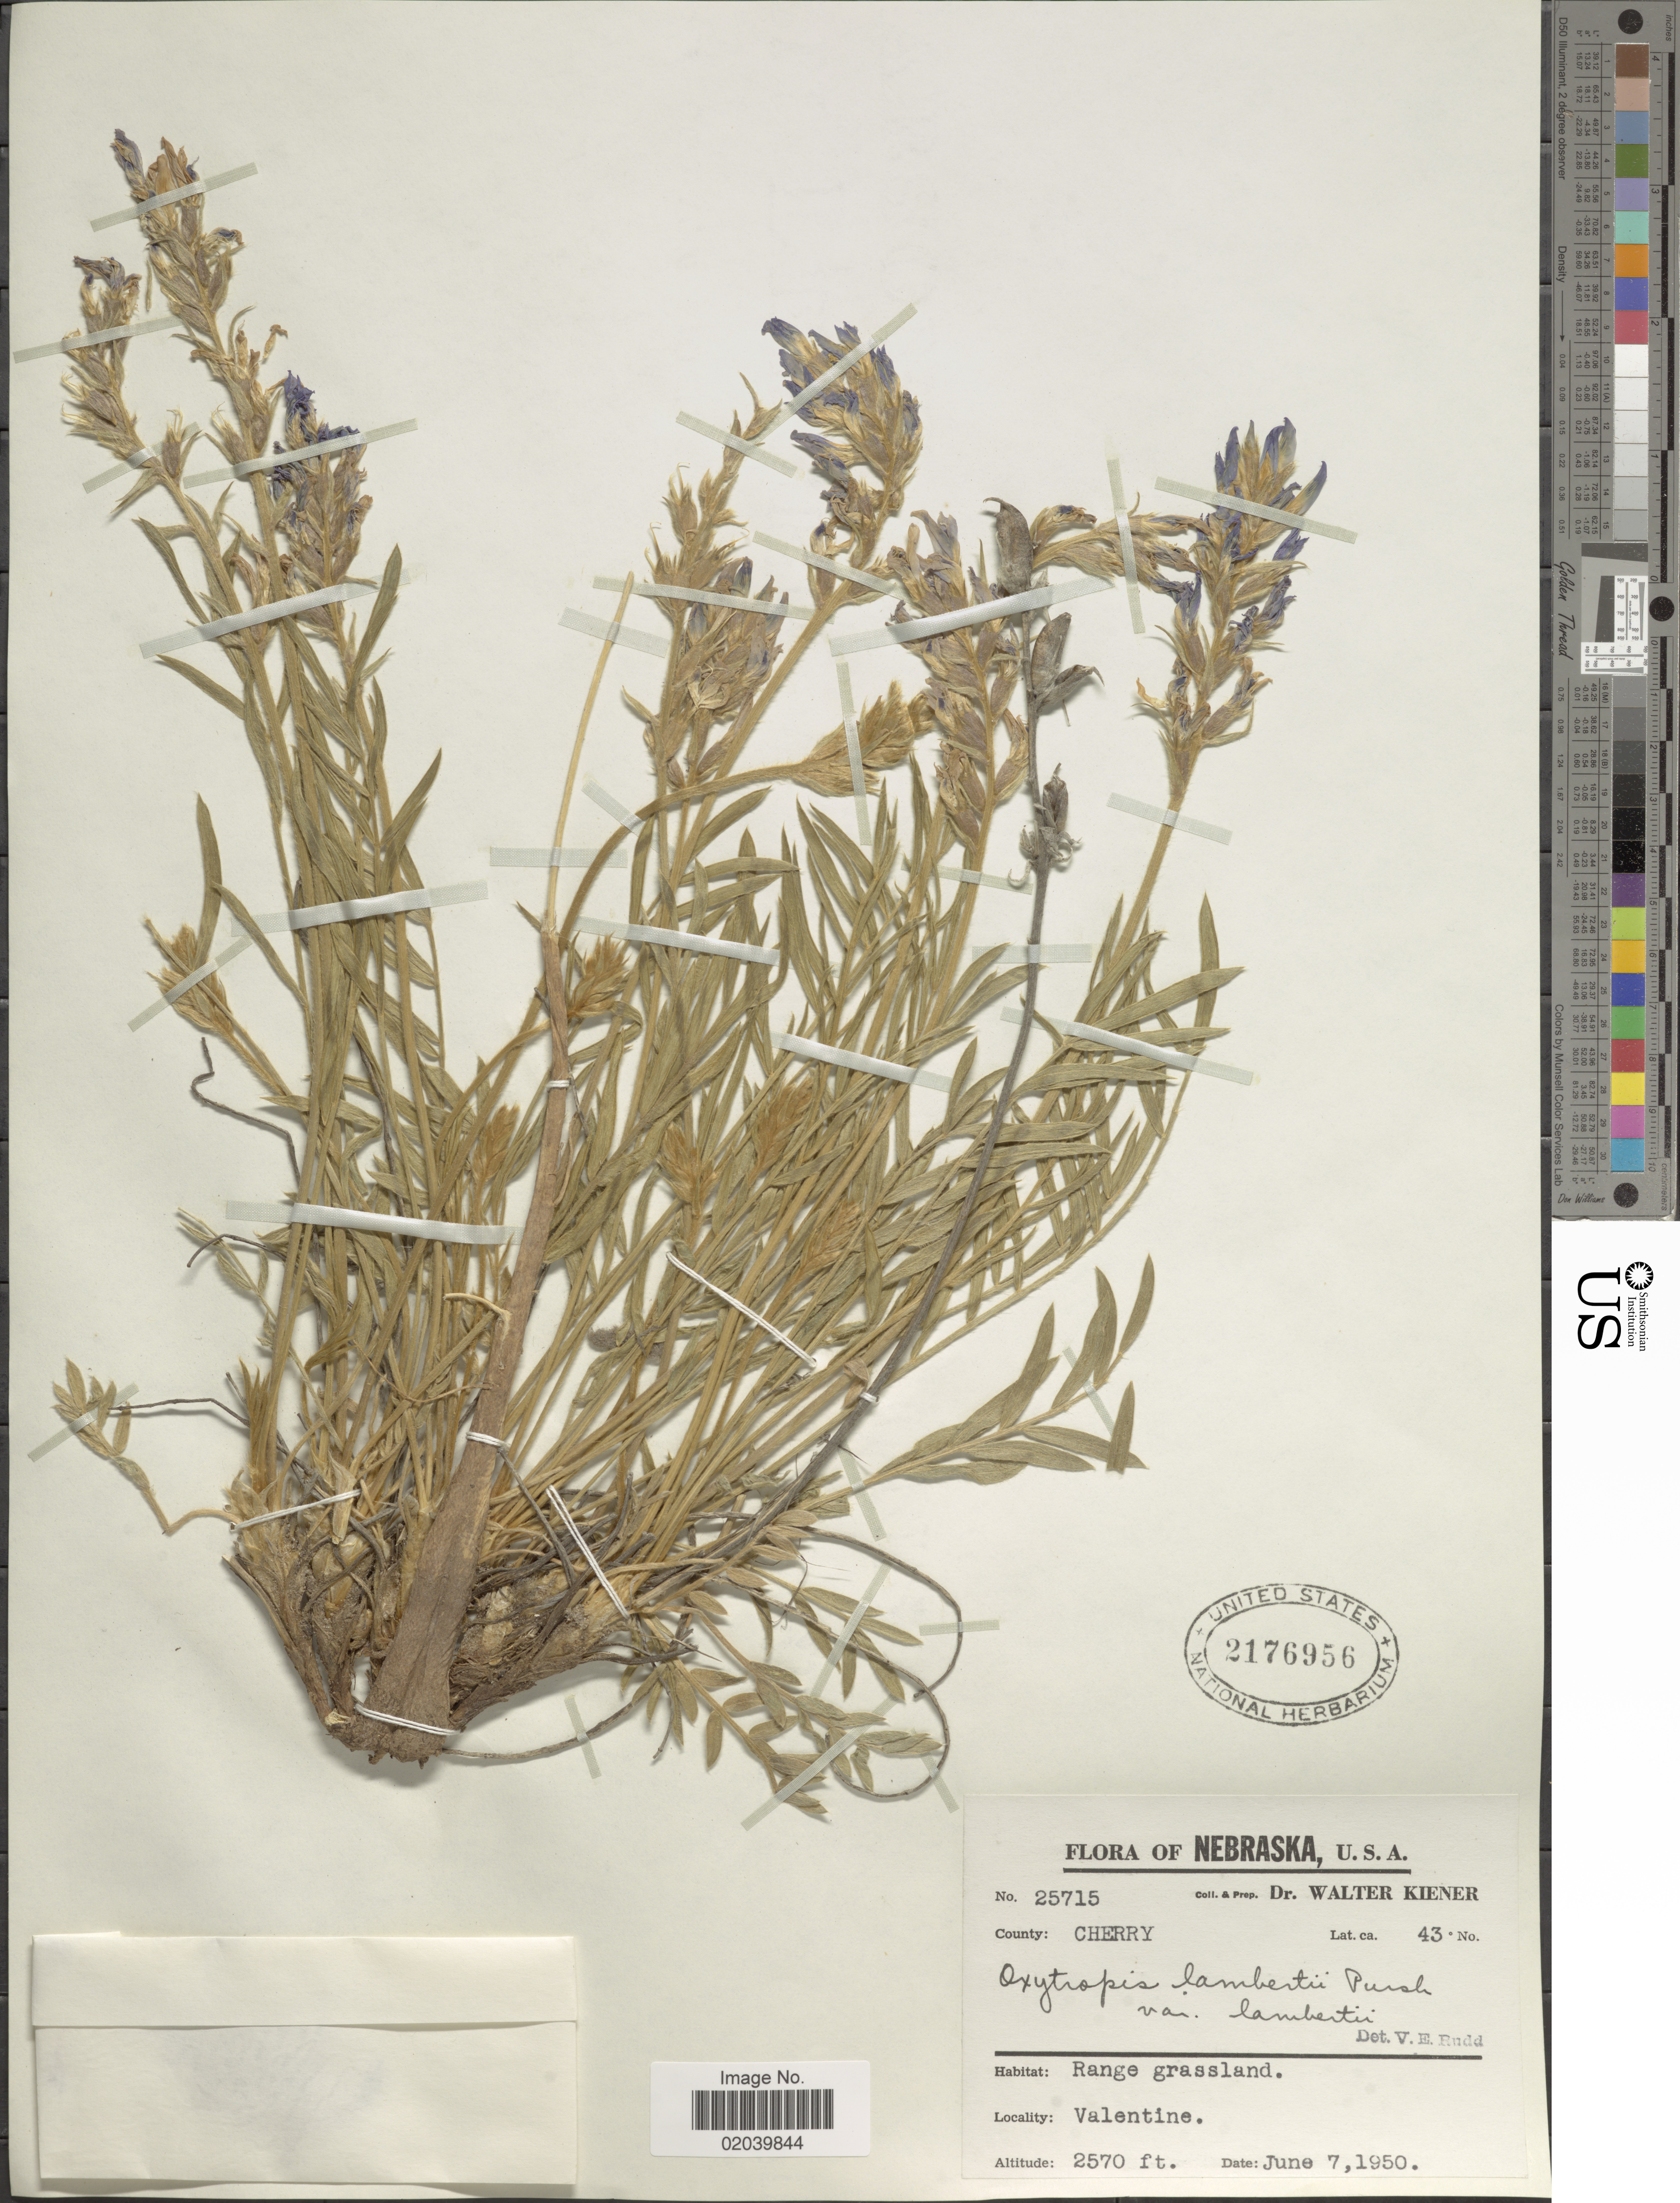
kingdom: Plantae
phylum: Tracheophyta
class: Magnoliopsida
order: Fabales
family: Fabaceae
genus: Oxytropis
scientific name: Oxytropis lambertii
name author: Pursh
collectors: W. Kiener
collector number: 25715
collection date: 1950-06-07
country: United States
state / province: Nebraska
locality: County: Cherry. Range grassland. Valentine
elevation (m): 783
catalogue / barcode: US 2176956